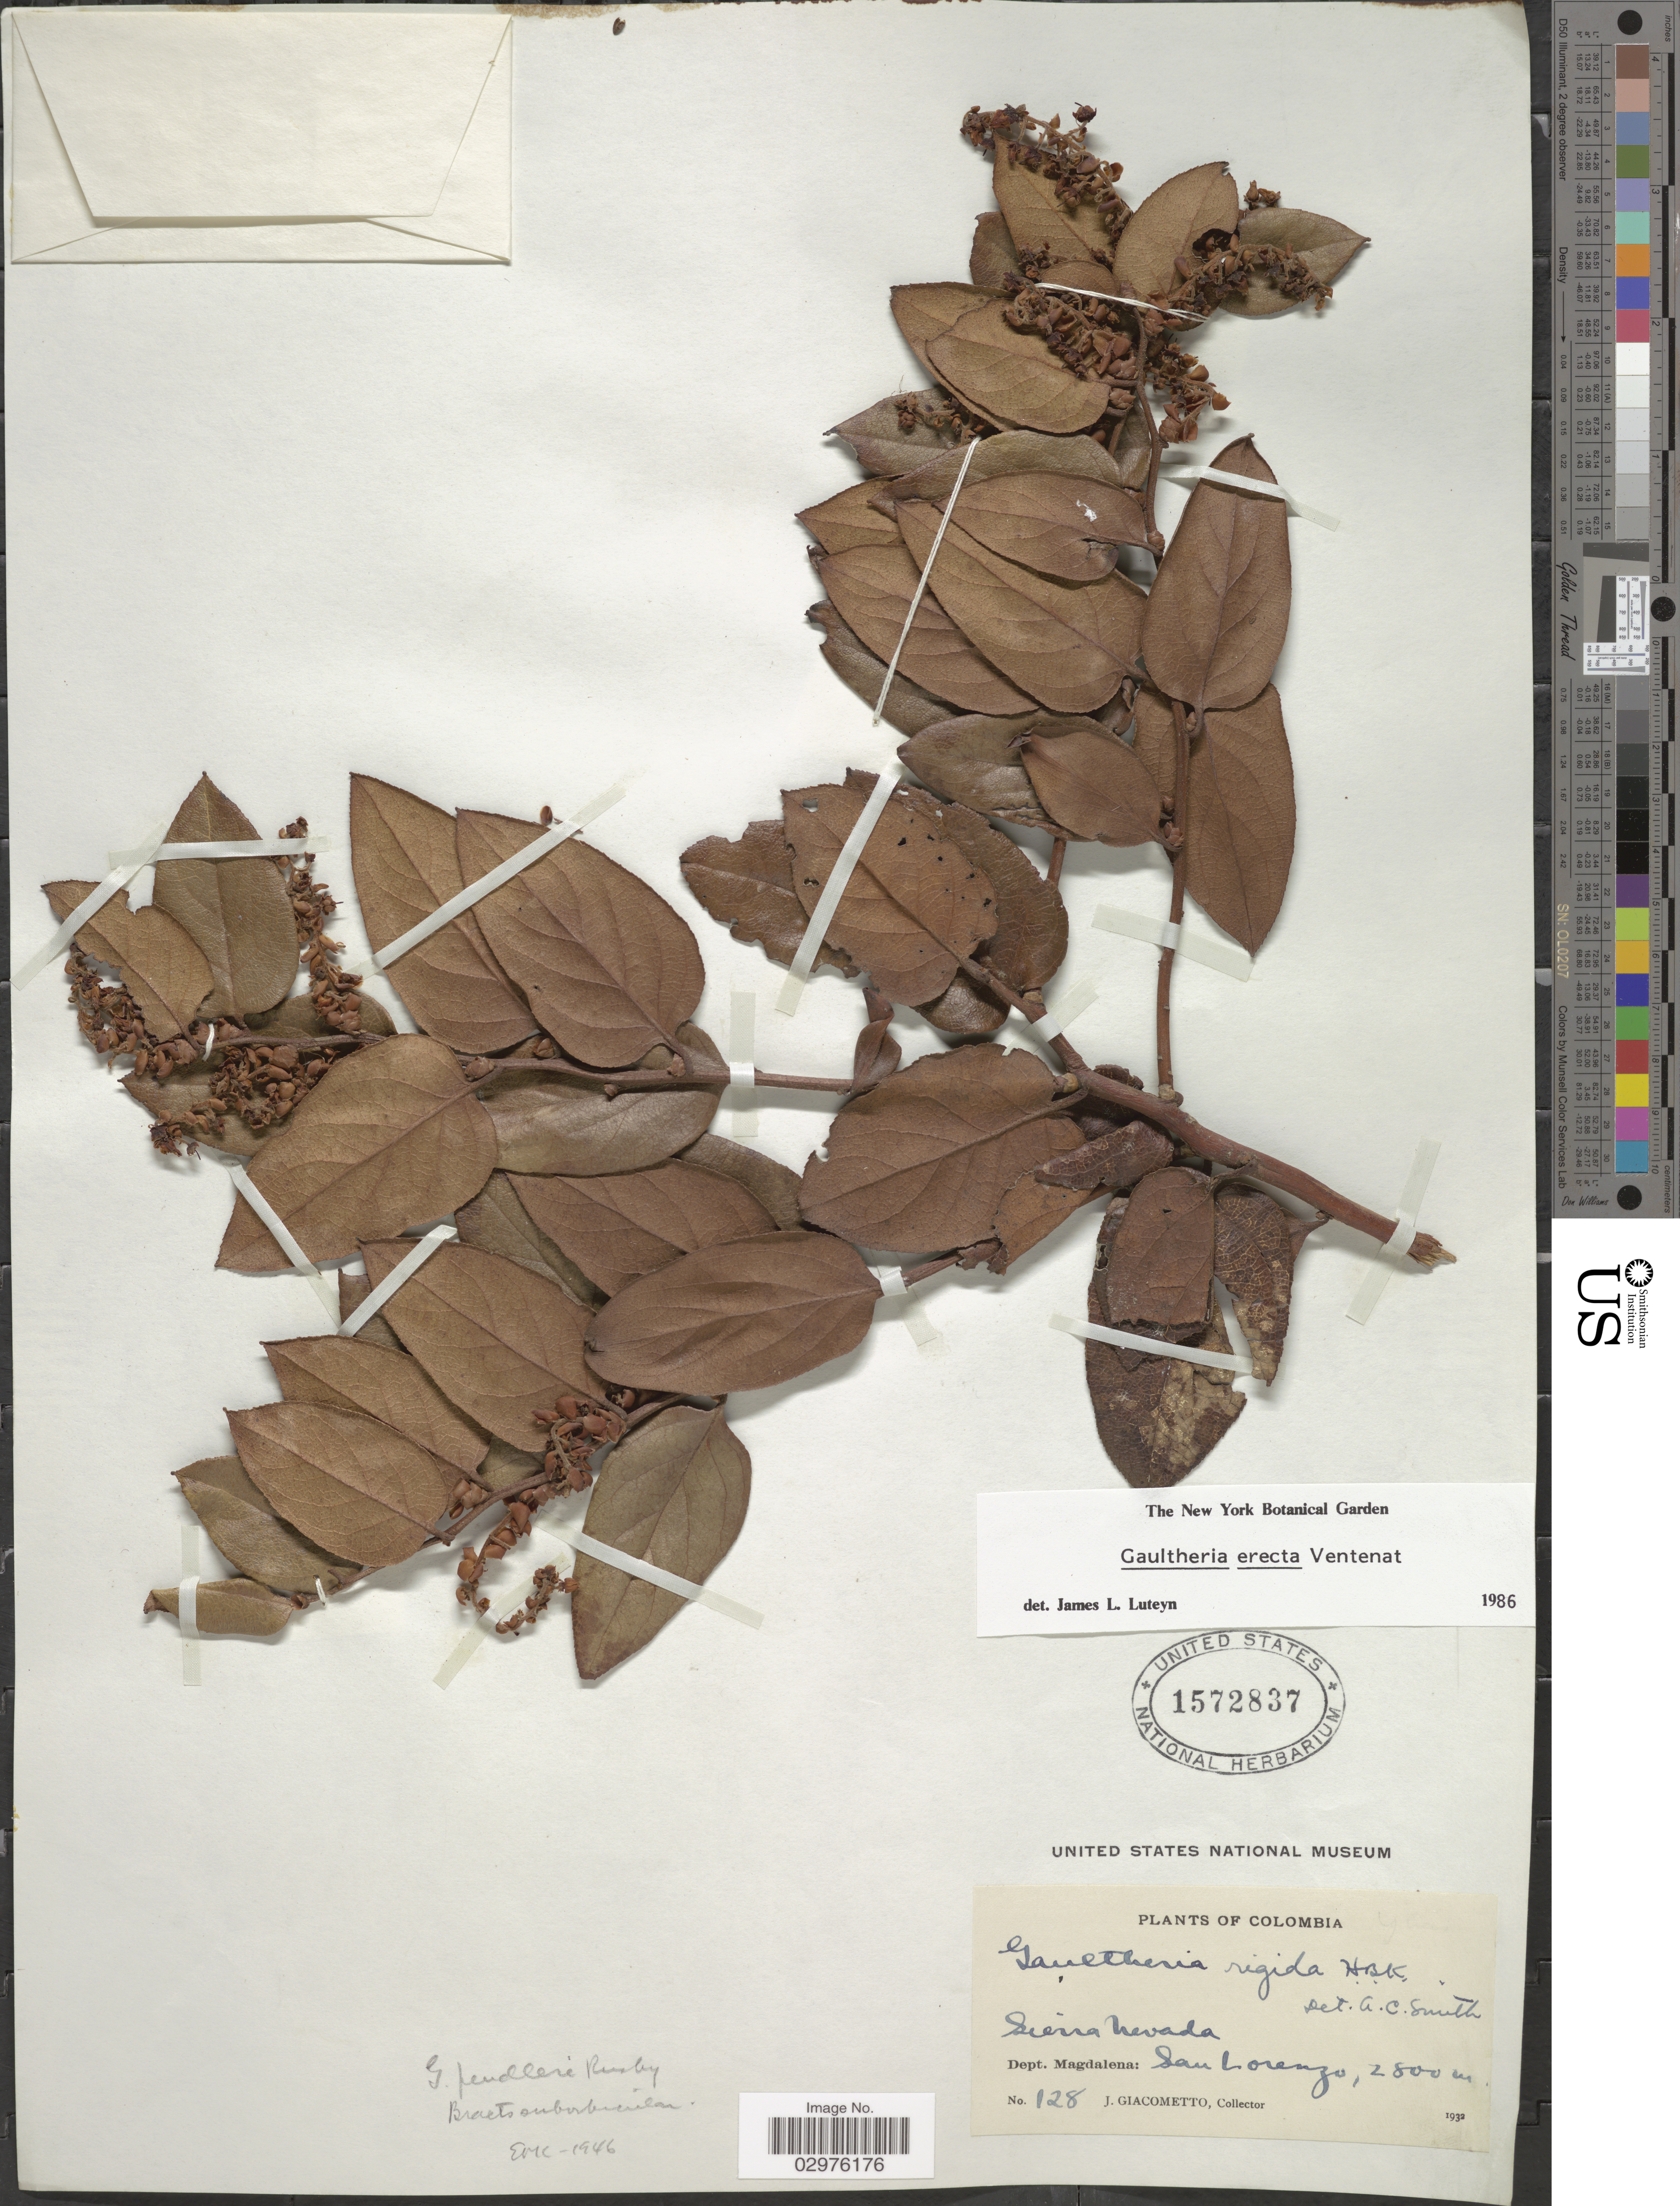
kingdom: Plantae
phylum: Tracheophyta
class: Magnoliopsida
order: Ericales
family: Ericaceae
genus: Gaultheria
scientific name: Gaultheria erecta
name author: Vent.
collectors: J. Giacometto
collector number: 128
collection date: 1932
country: Colombia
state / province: Magdalena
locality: Sierra Nevada. Dept. Magdalena: San Lorenzo.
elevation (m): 2800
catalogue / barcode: US 1572837